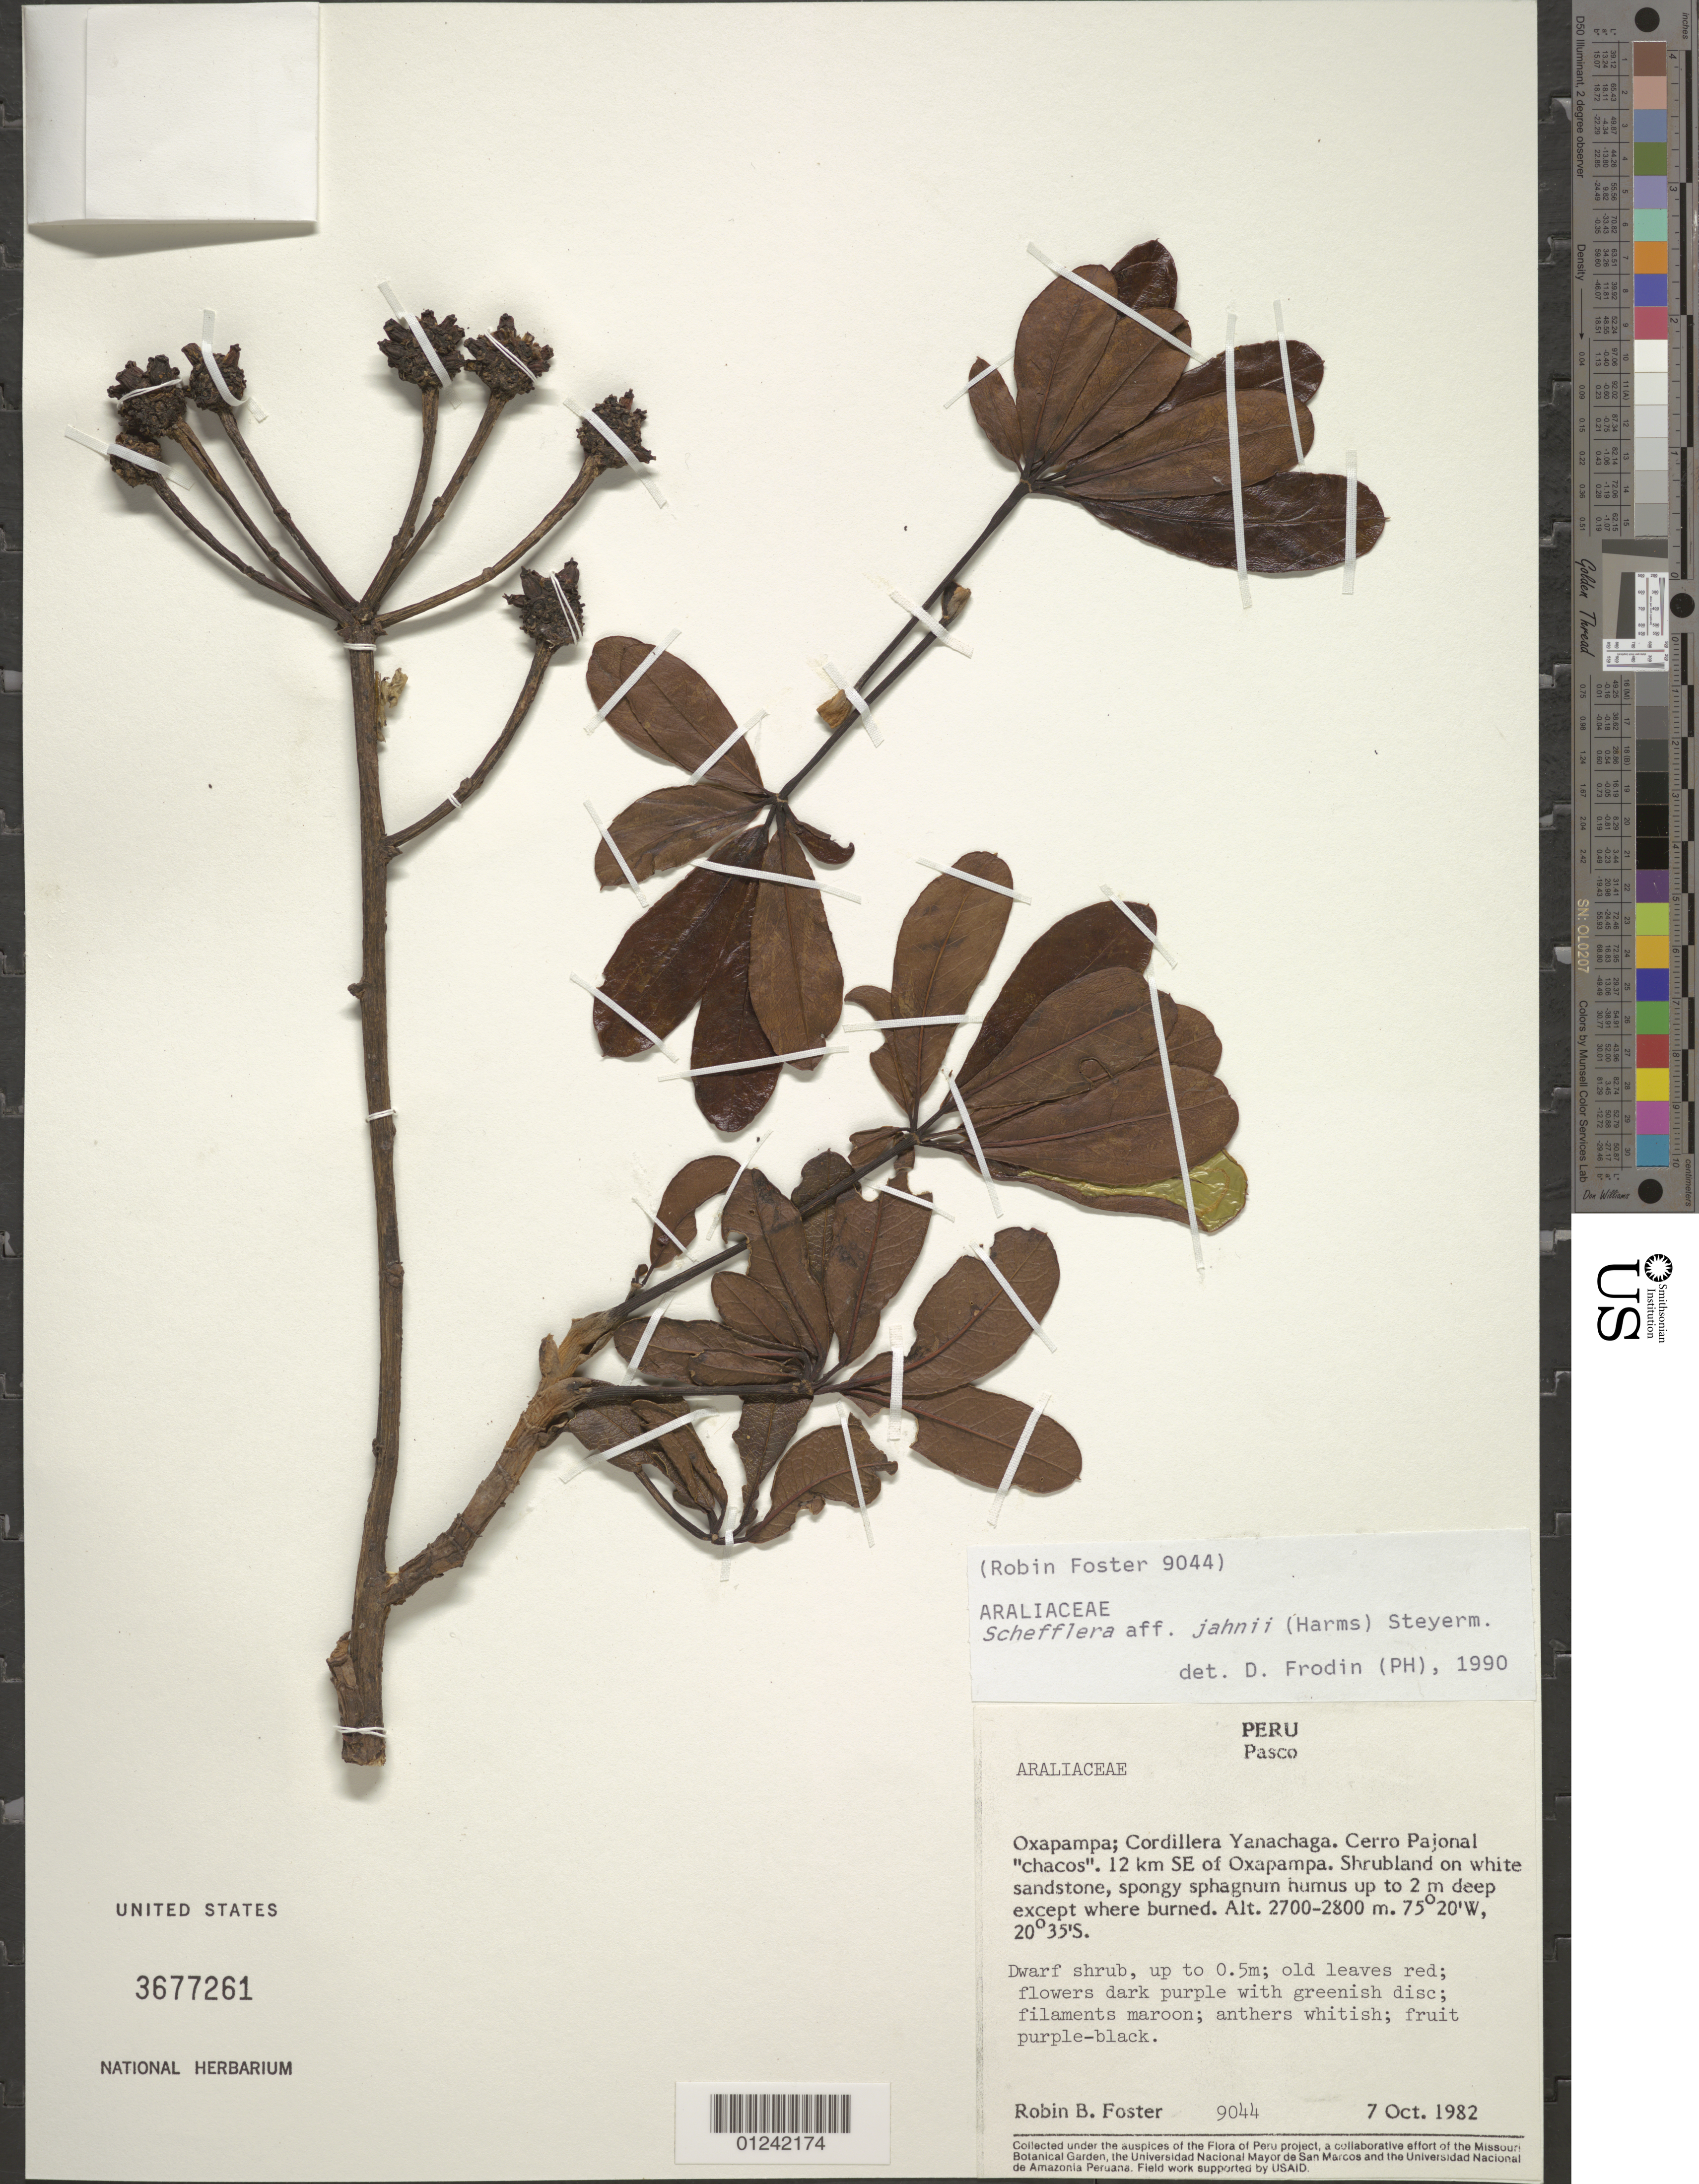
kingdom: Plantae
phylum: Tracheophyta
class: Magnoliopsida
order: Apiales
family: Araliaceae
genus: Schefflera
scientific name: Schefflera jahnii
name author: (Harms) Steyerm.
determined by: Frodin, D. G.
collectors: R. B. Foster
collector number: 9044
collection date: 1982-10-07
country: Peru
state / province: Pasco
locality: Pasco Region. 12 mi SE of Oxapampa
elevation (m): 823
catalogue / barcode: US 3677261